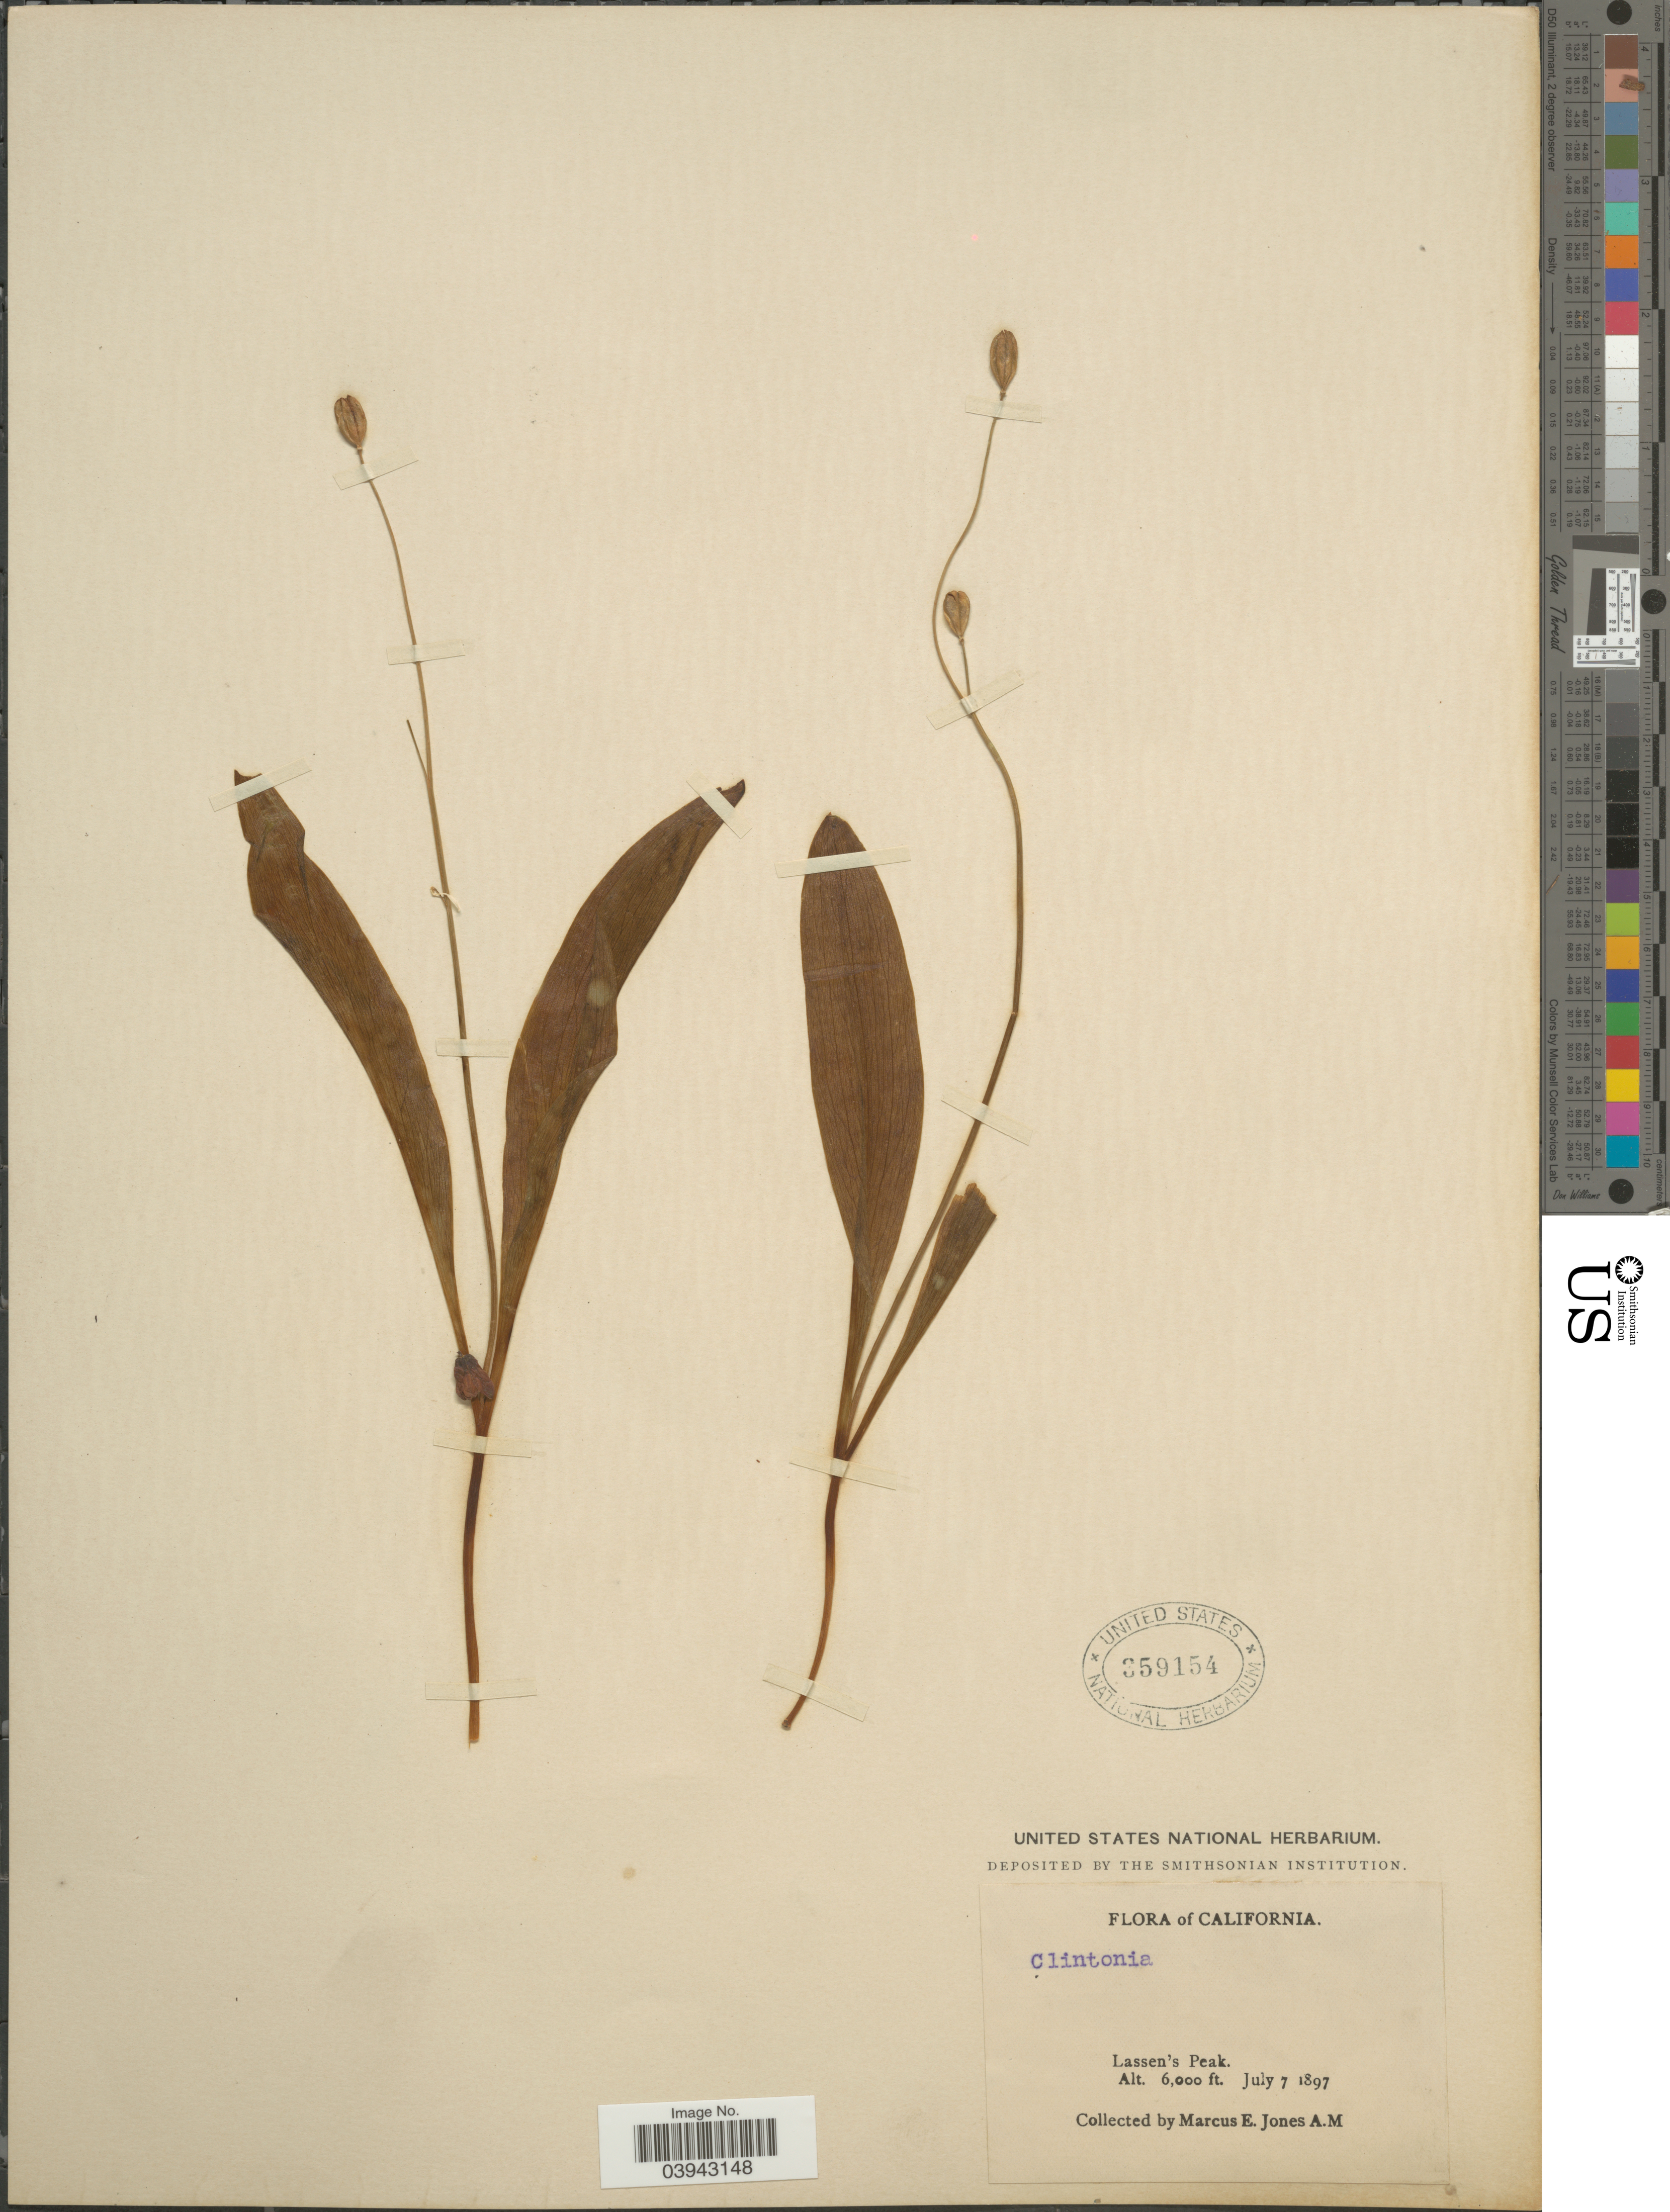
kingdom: Plantae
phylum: Tracheophyta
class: Liliopsida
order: Liliales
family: Liliaceae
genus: Clintonia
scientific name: Clintonia andrewsiana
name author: Torr.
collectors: M. E. Jones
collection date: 1897-07-07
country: United States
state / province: California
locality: Lassen's Peak.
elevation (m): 1829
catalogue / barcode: US 359154